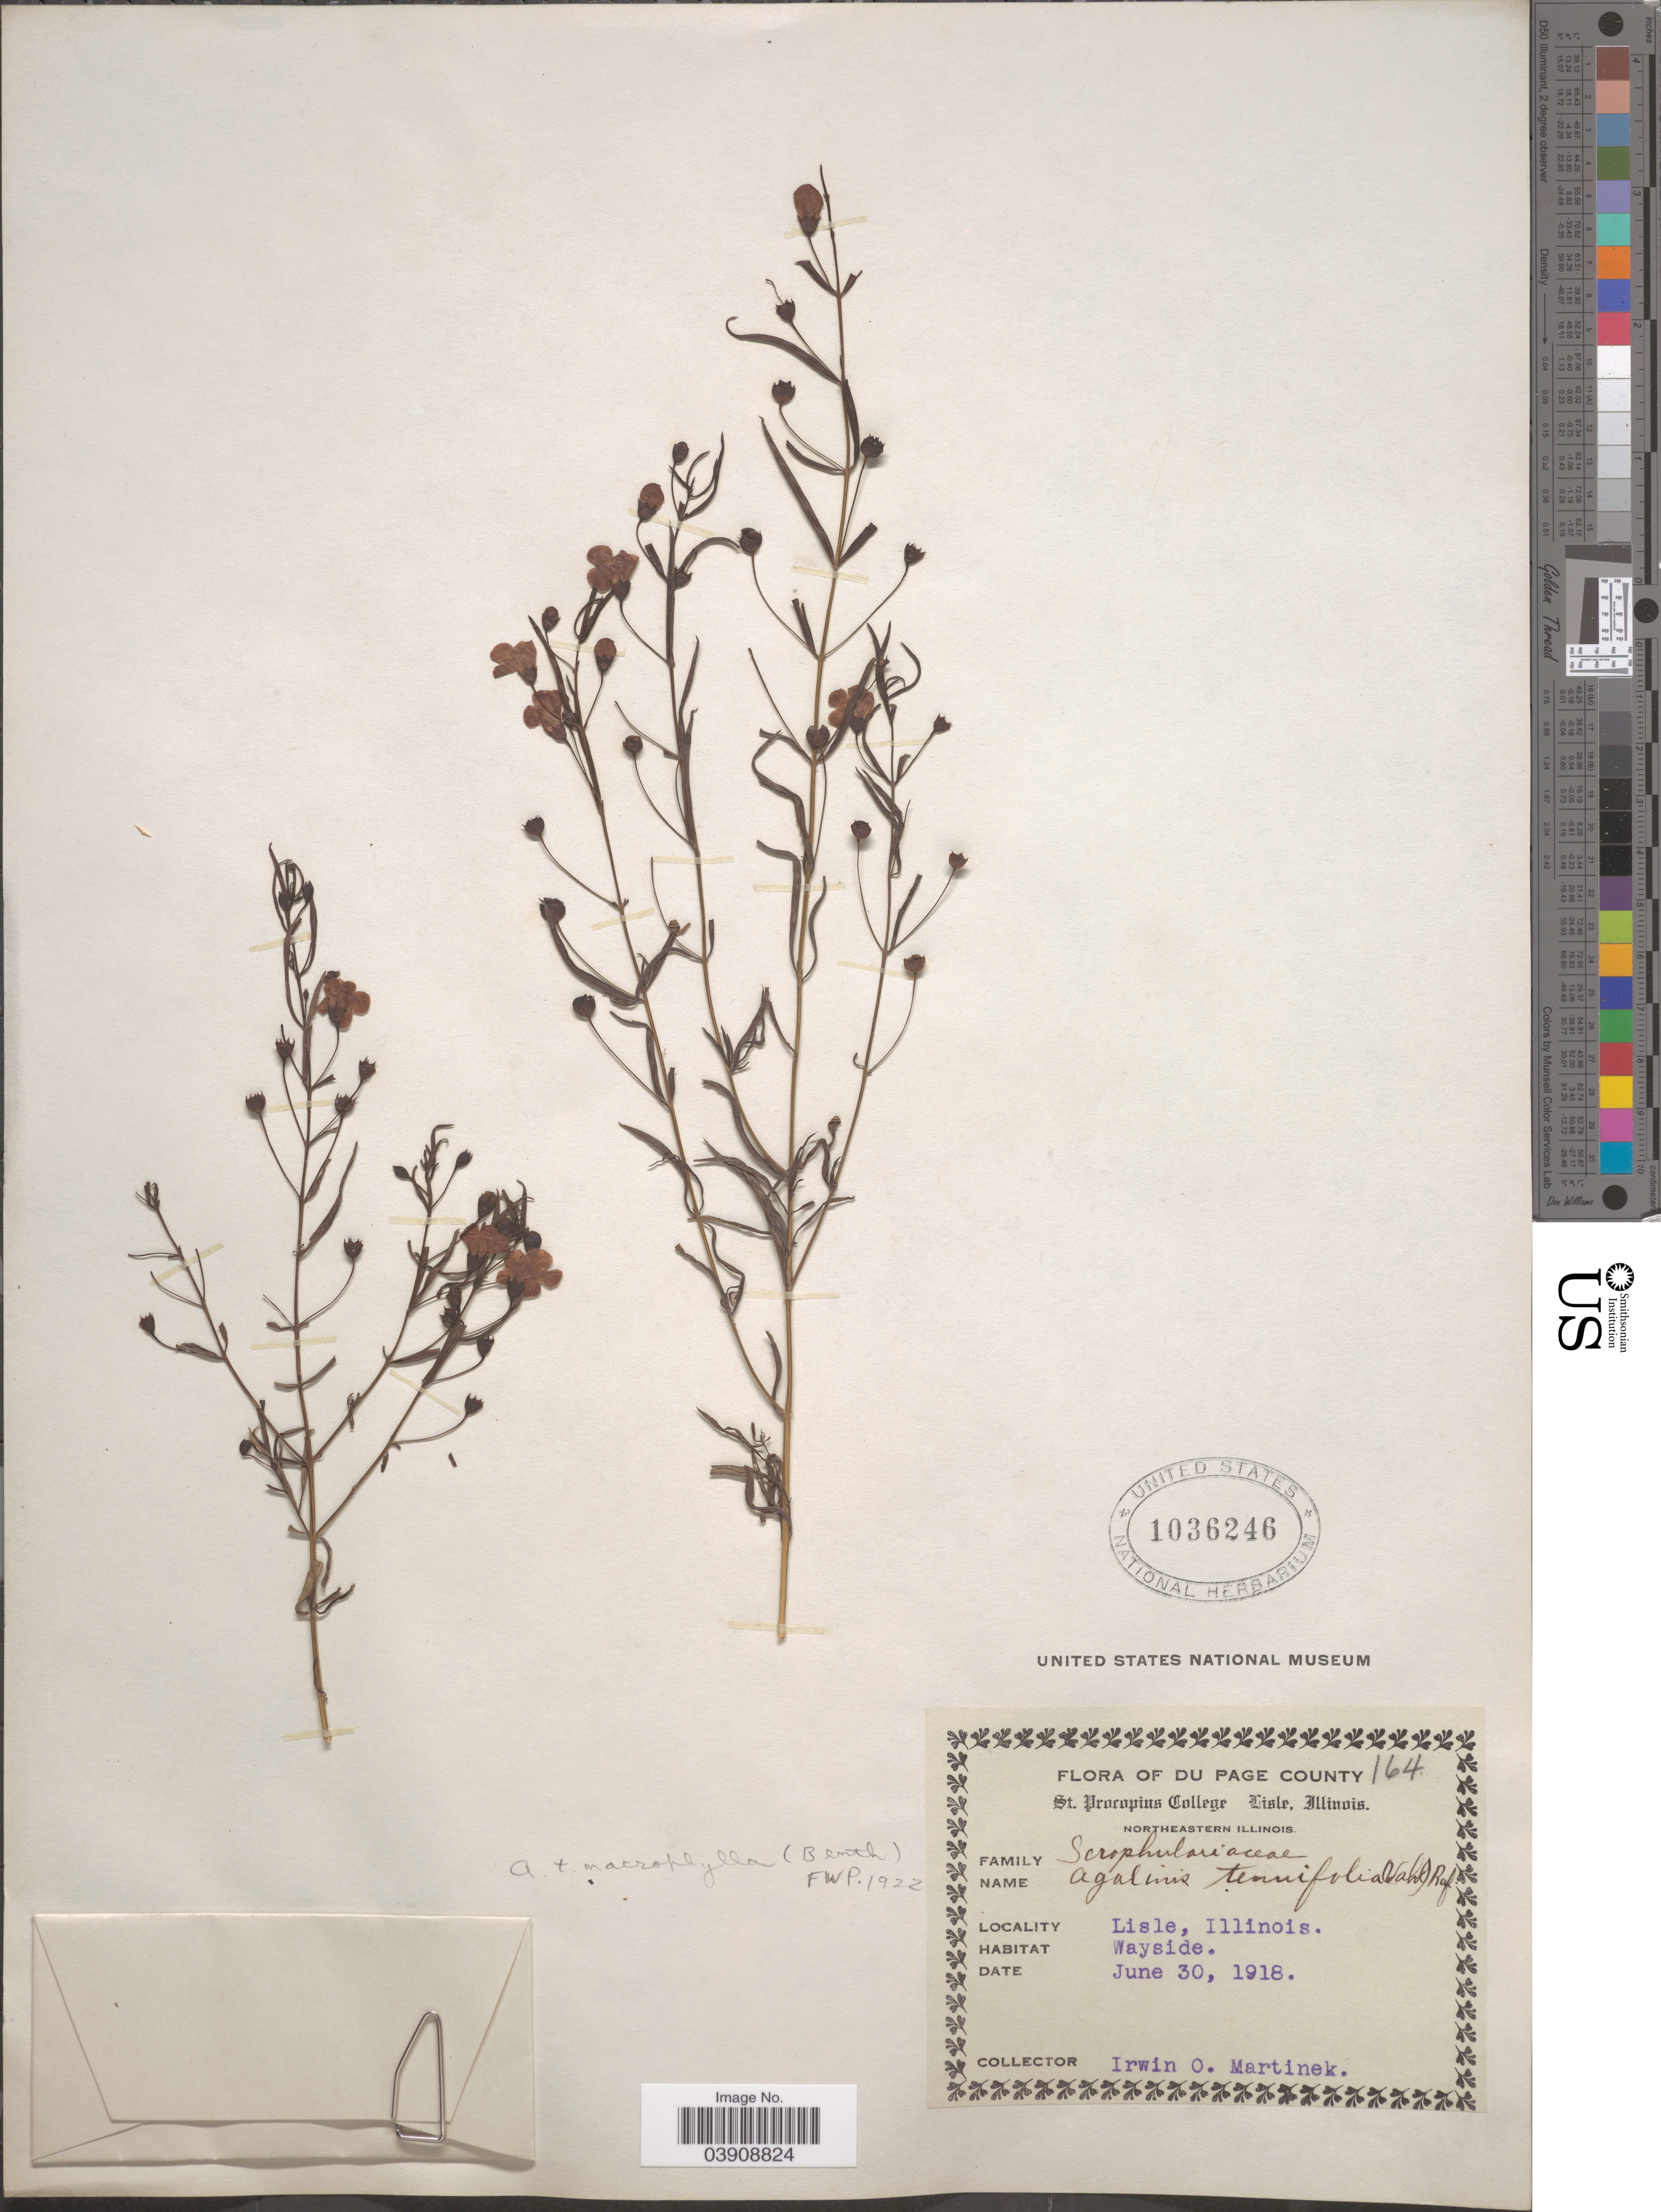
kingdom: Plantae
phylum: Tracheophyta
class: Magnoliopsida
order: Lamiales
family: Orobanchaceae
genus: Agalinis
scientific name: Agalinis tenuifolia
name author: (Vahl) Raf.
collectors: I. Martinek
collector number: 164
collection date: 1918-06-30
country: United States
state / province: Illinois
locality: Du Page County. Northeastern Illinois. Lisle. Wayside.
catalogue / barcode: US 1036246